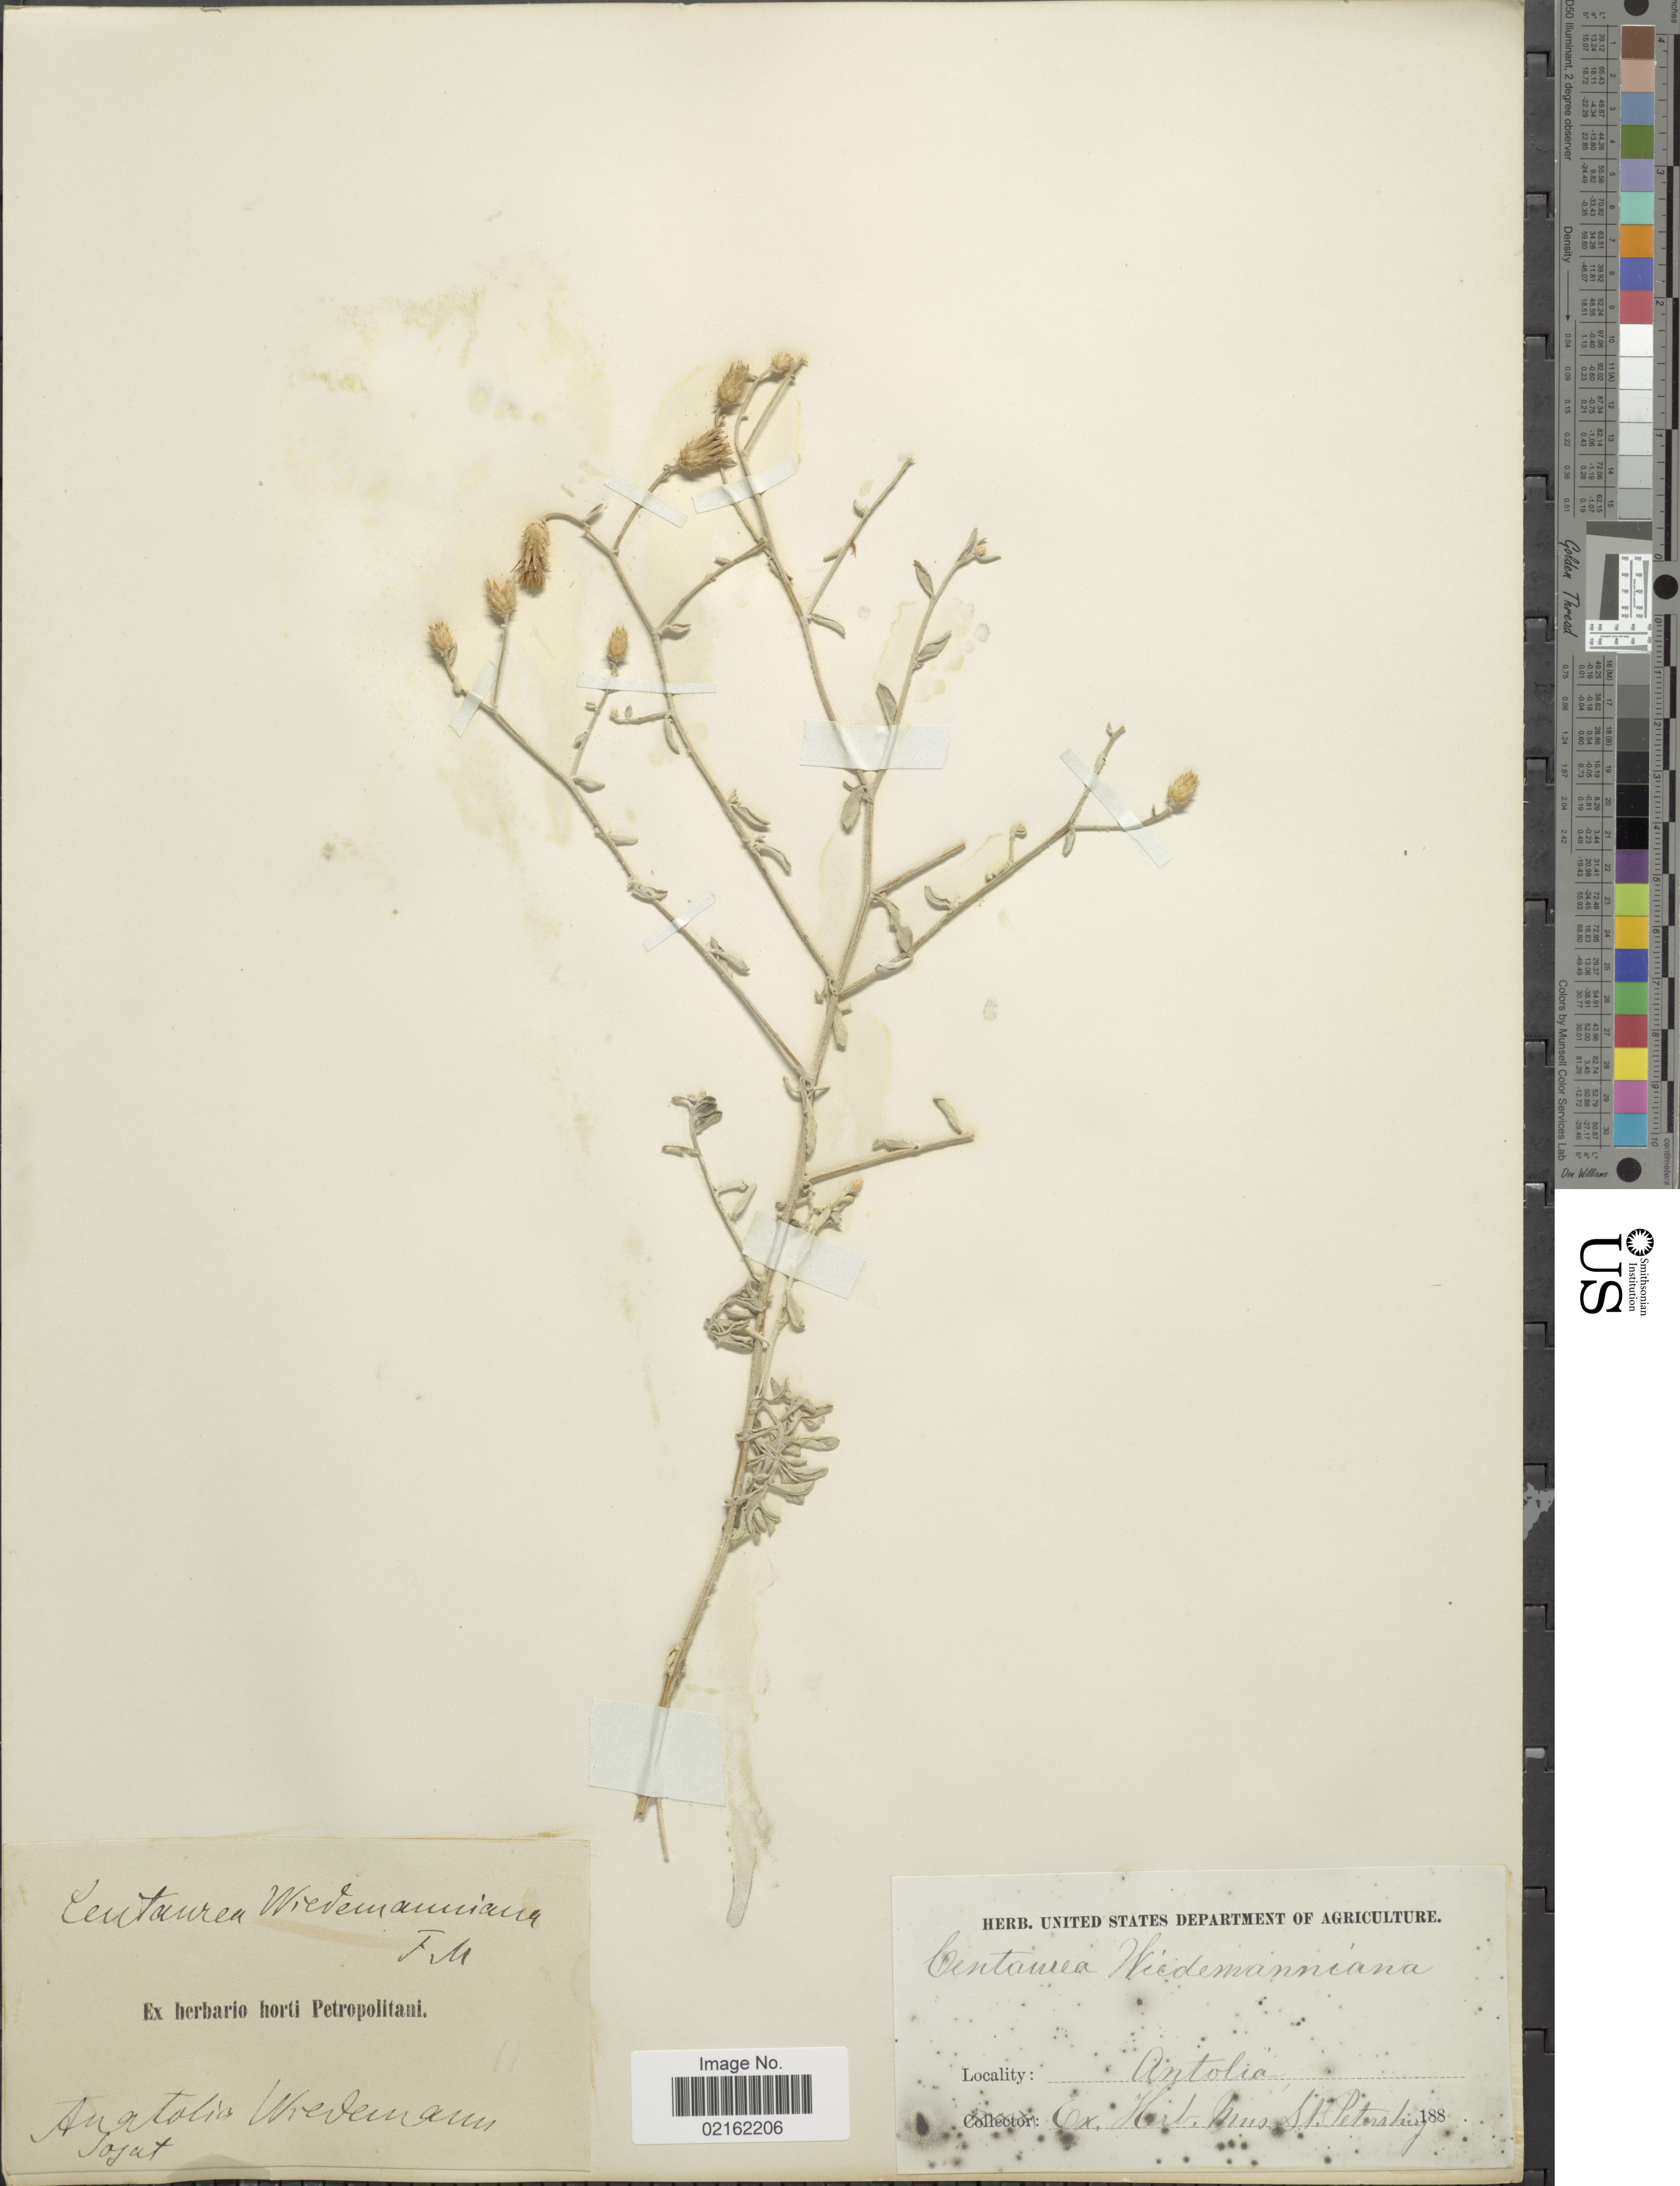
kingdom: Plantae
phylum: Tracheophyta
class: Magnoliopsida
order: Asterales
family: Asteraceae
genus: Centaurea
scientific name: Centaurea wiedemanniana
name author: Fisch. & C.A. Mey.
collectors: -. Wredemann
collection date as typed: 188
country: Turkey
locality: Anatolia, Lojat [interpreted]